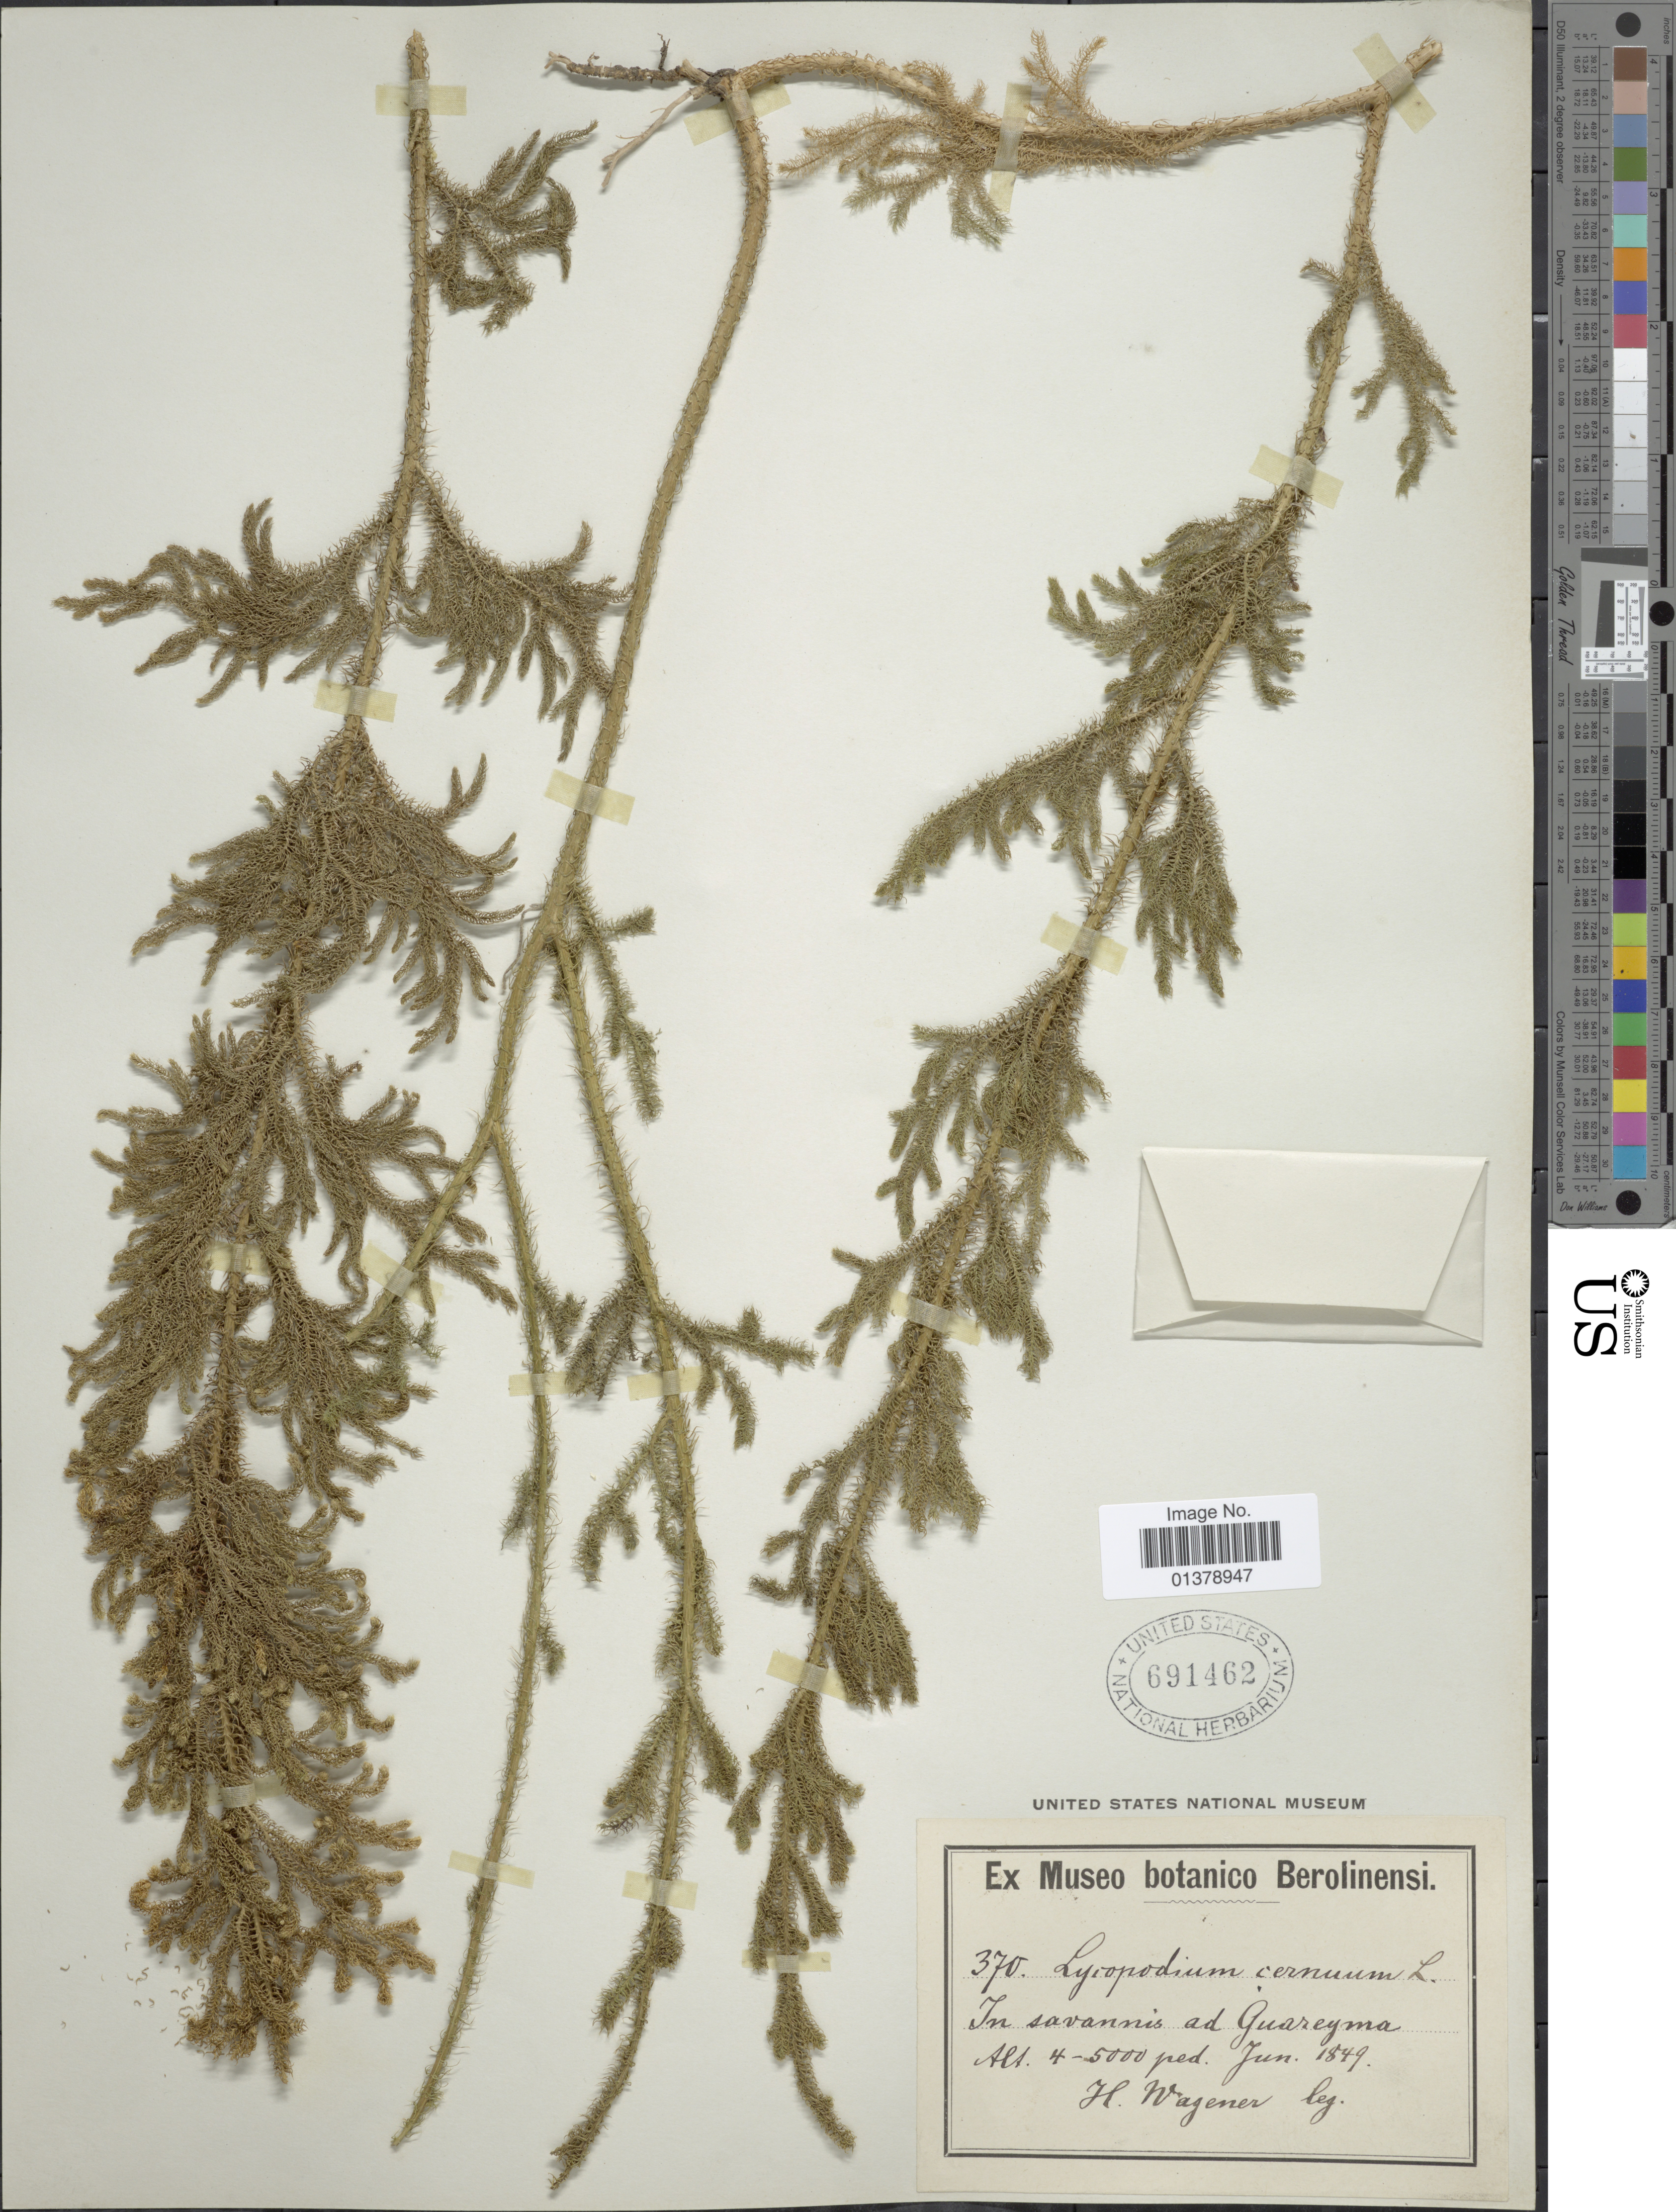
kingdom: Plantae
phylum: Tracheophyta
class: Lycopodiopsida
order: Lycopodiales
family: Lycopodiaceae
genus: Palhinhaea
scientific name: Palhinhaea cernua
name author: (L.) Vasc. & Franco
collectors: H. Wagener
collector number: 370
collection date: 1849-06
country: Venezuela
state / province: Miranda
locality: In savannis ad Guareyma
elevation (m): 1219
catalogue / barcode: US 691462